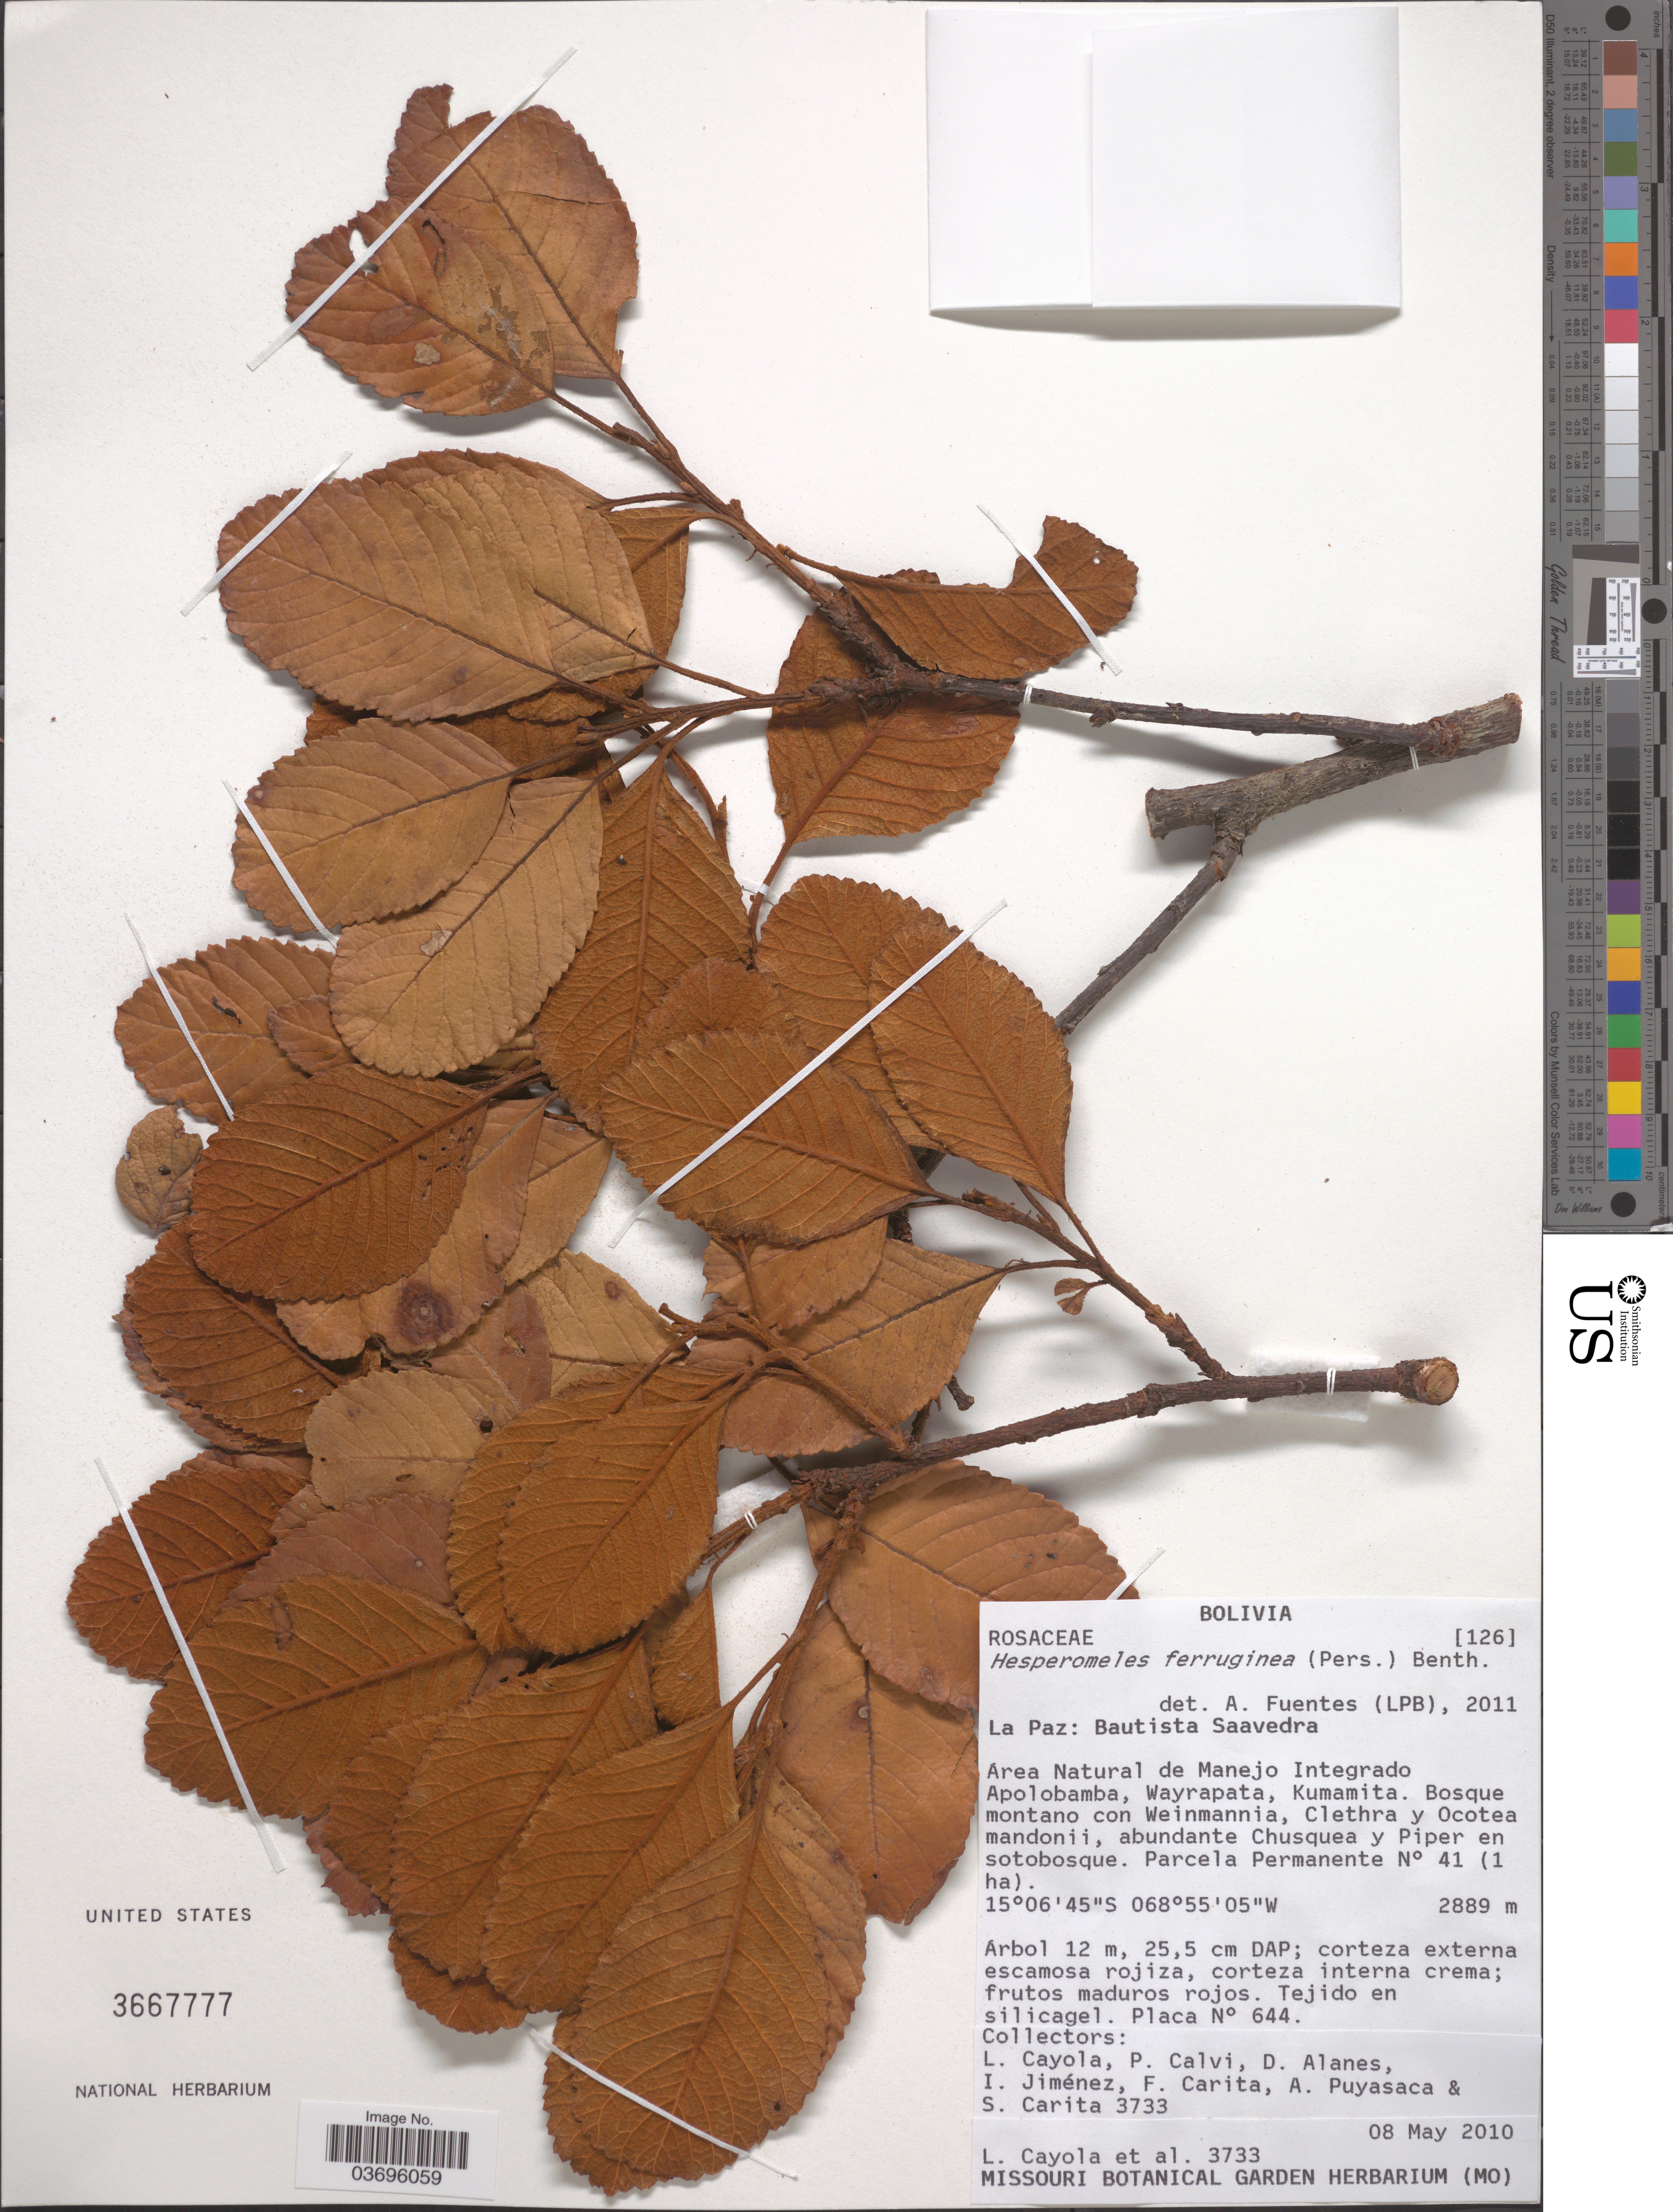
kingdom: Plantae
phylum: Tracheophyta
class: Magnoliopsida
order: Rosales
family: Rosaceae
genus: Hesperomeles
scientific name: Hesperomeles ferruginea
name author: (Juss. ex Pers.) Benth.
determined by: Fuentes, A.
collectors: L. Cayola, P. Calvi, D. Alanes, I. Jimenez & et al.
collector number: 3733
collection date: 2010-05-08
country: Bolivia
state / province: La Paz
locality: Bautista Saavedra. Área Natural de Manejo Integrado Apolobamba, Wayrapata, Kumamita.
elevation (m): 2889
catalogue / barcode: US 3667777